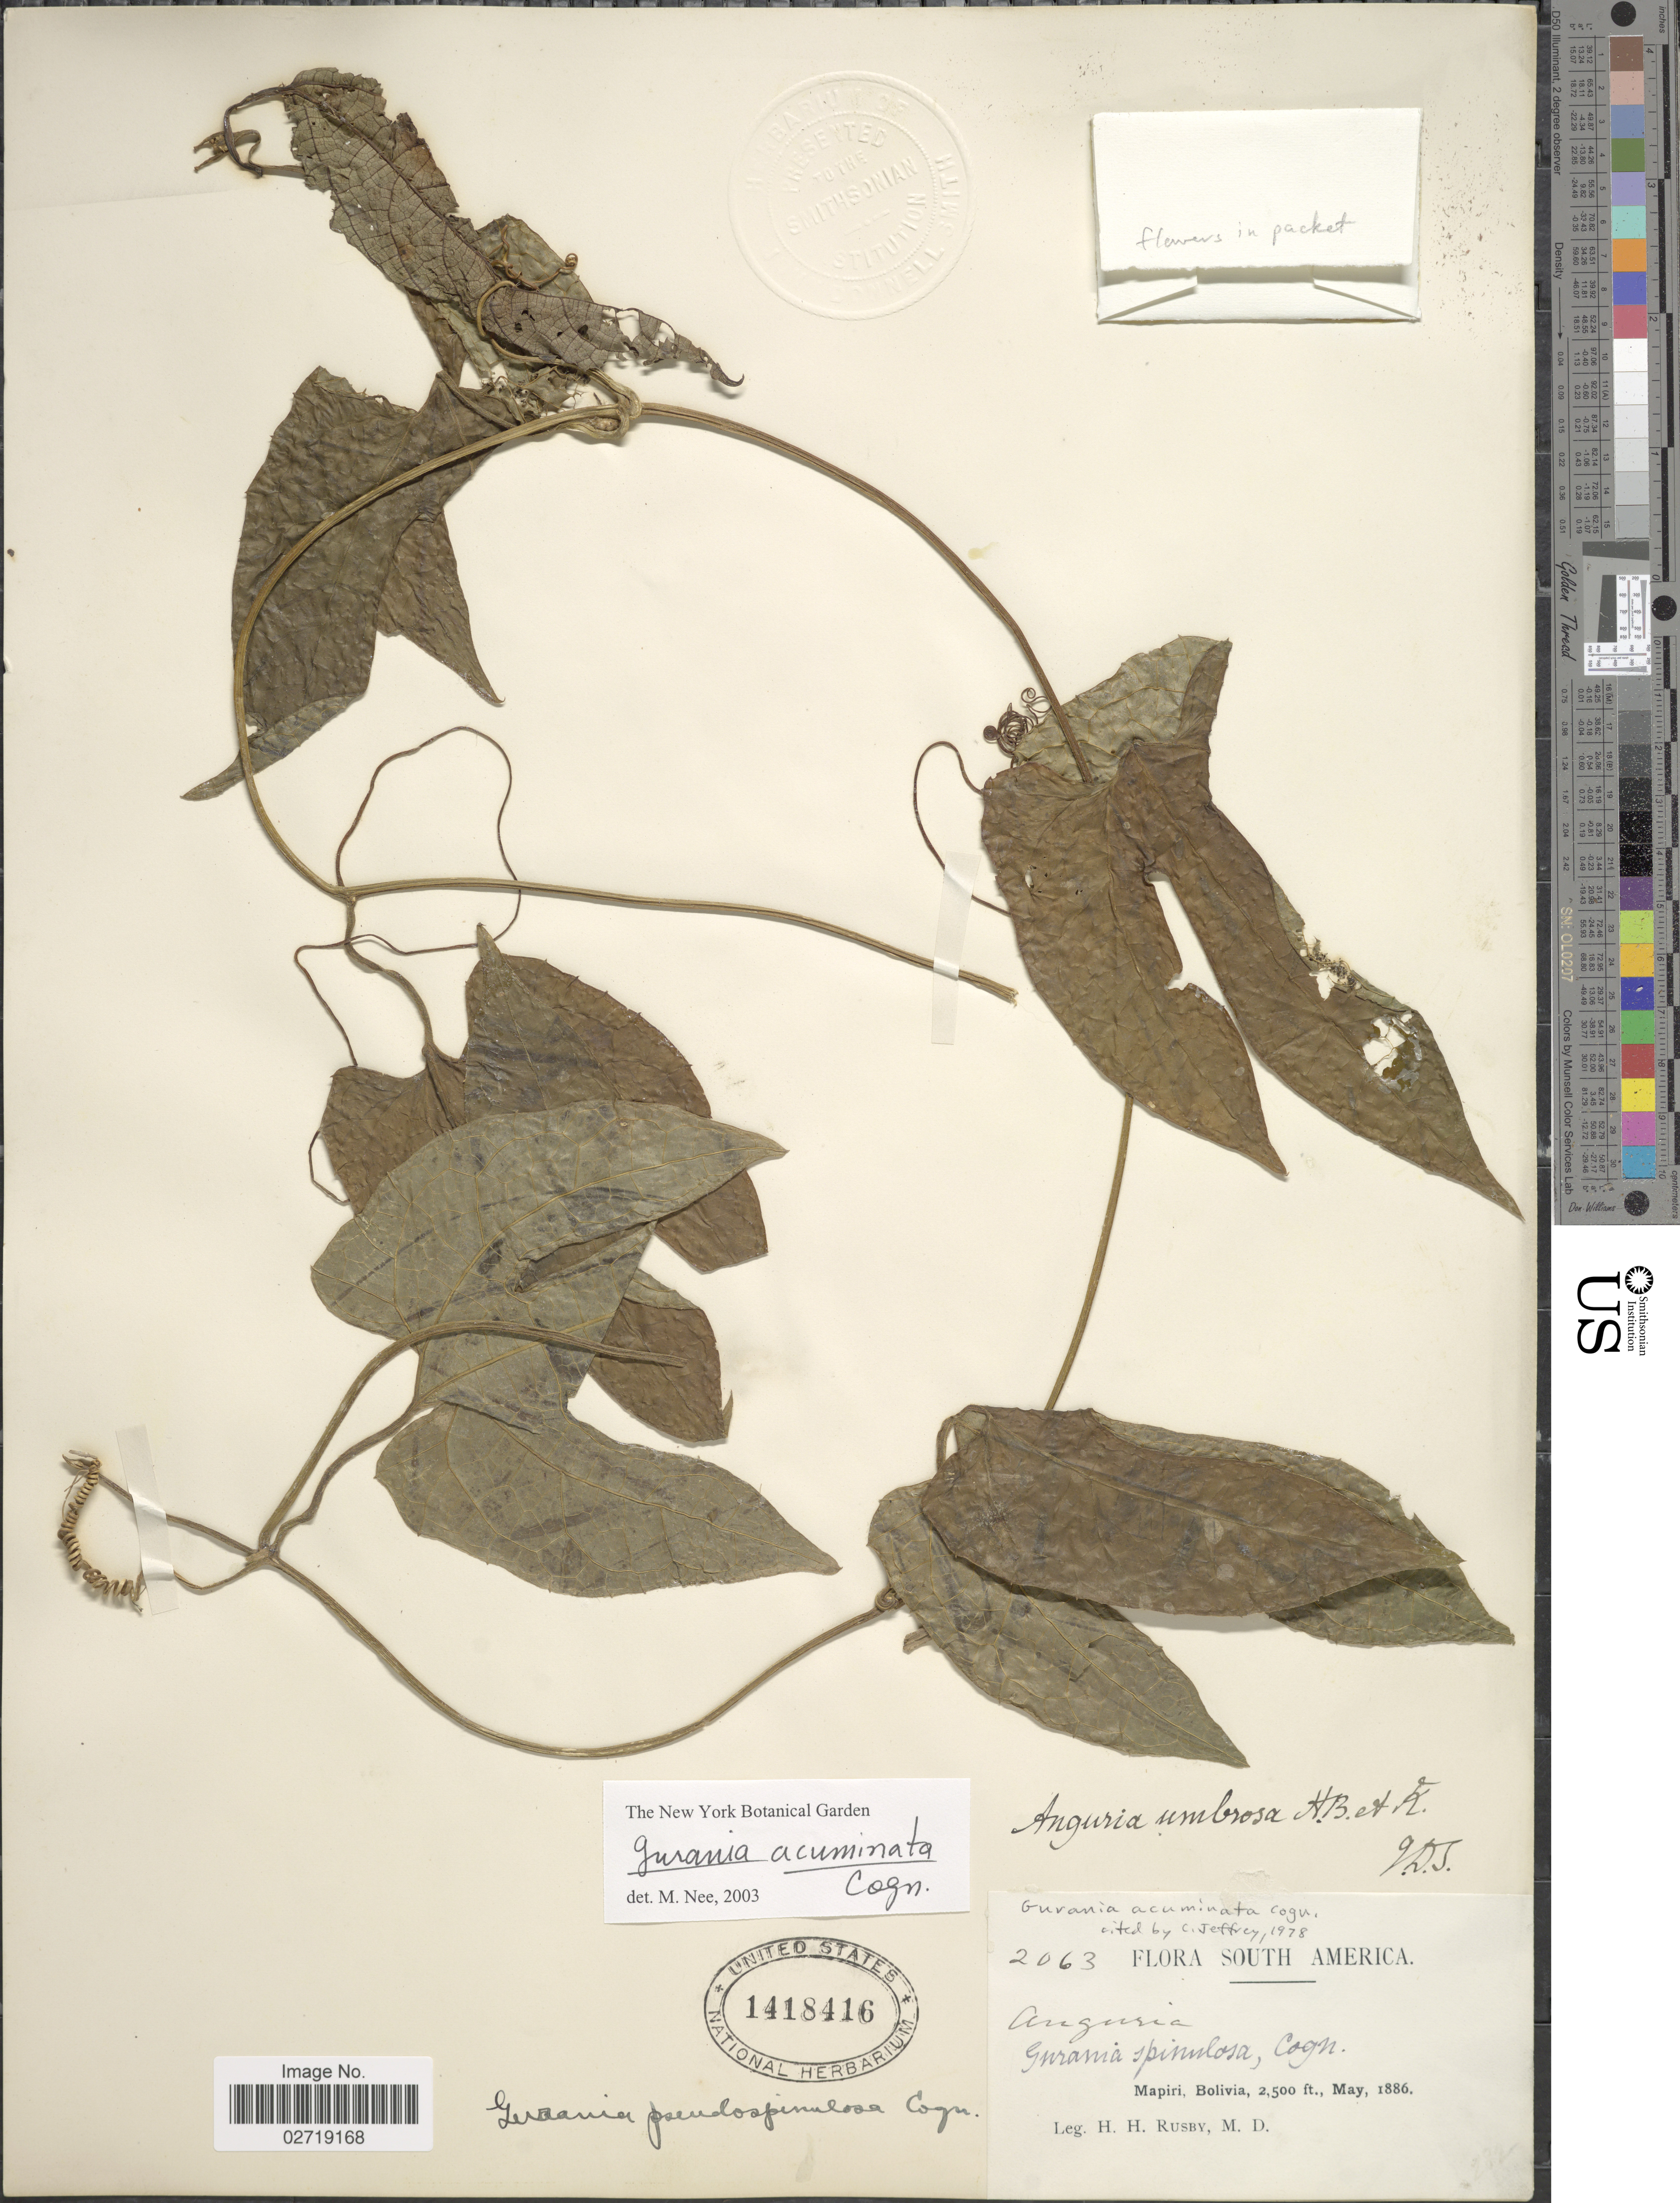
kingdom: Plantae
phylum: Tracheophyta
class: Magnoliopsida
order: Cucurbitales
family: Cucurbitaceae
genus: Gurania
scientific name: Gurania acuminata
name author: Cogn.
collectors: H. H. Rusby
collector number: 2063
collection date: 1886-05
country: Bolivia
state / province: La Páz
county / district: Larecaja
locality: Mapiri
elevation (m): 762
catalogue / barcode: US 1418416